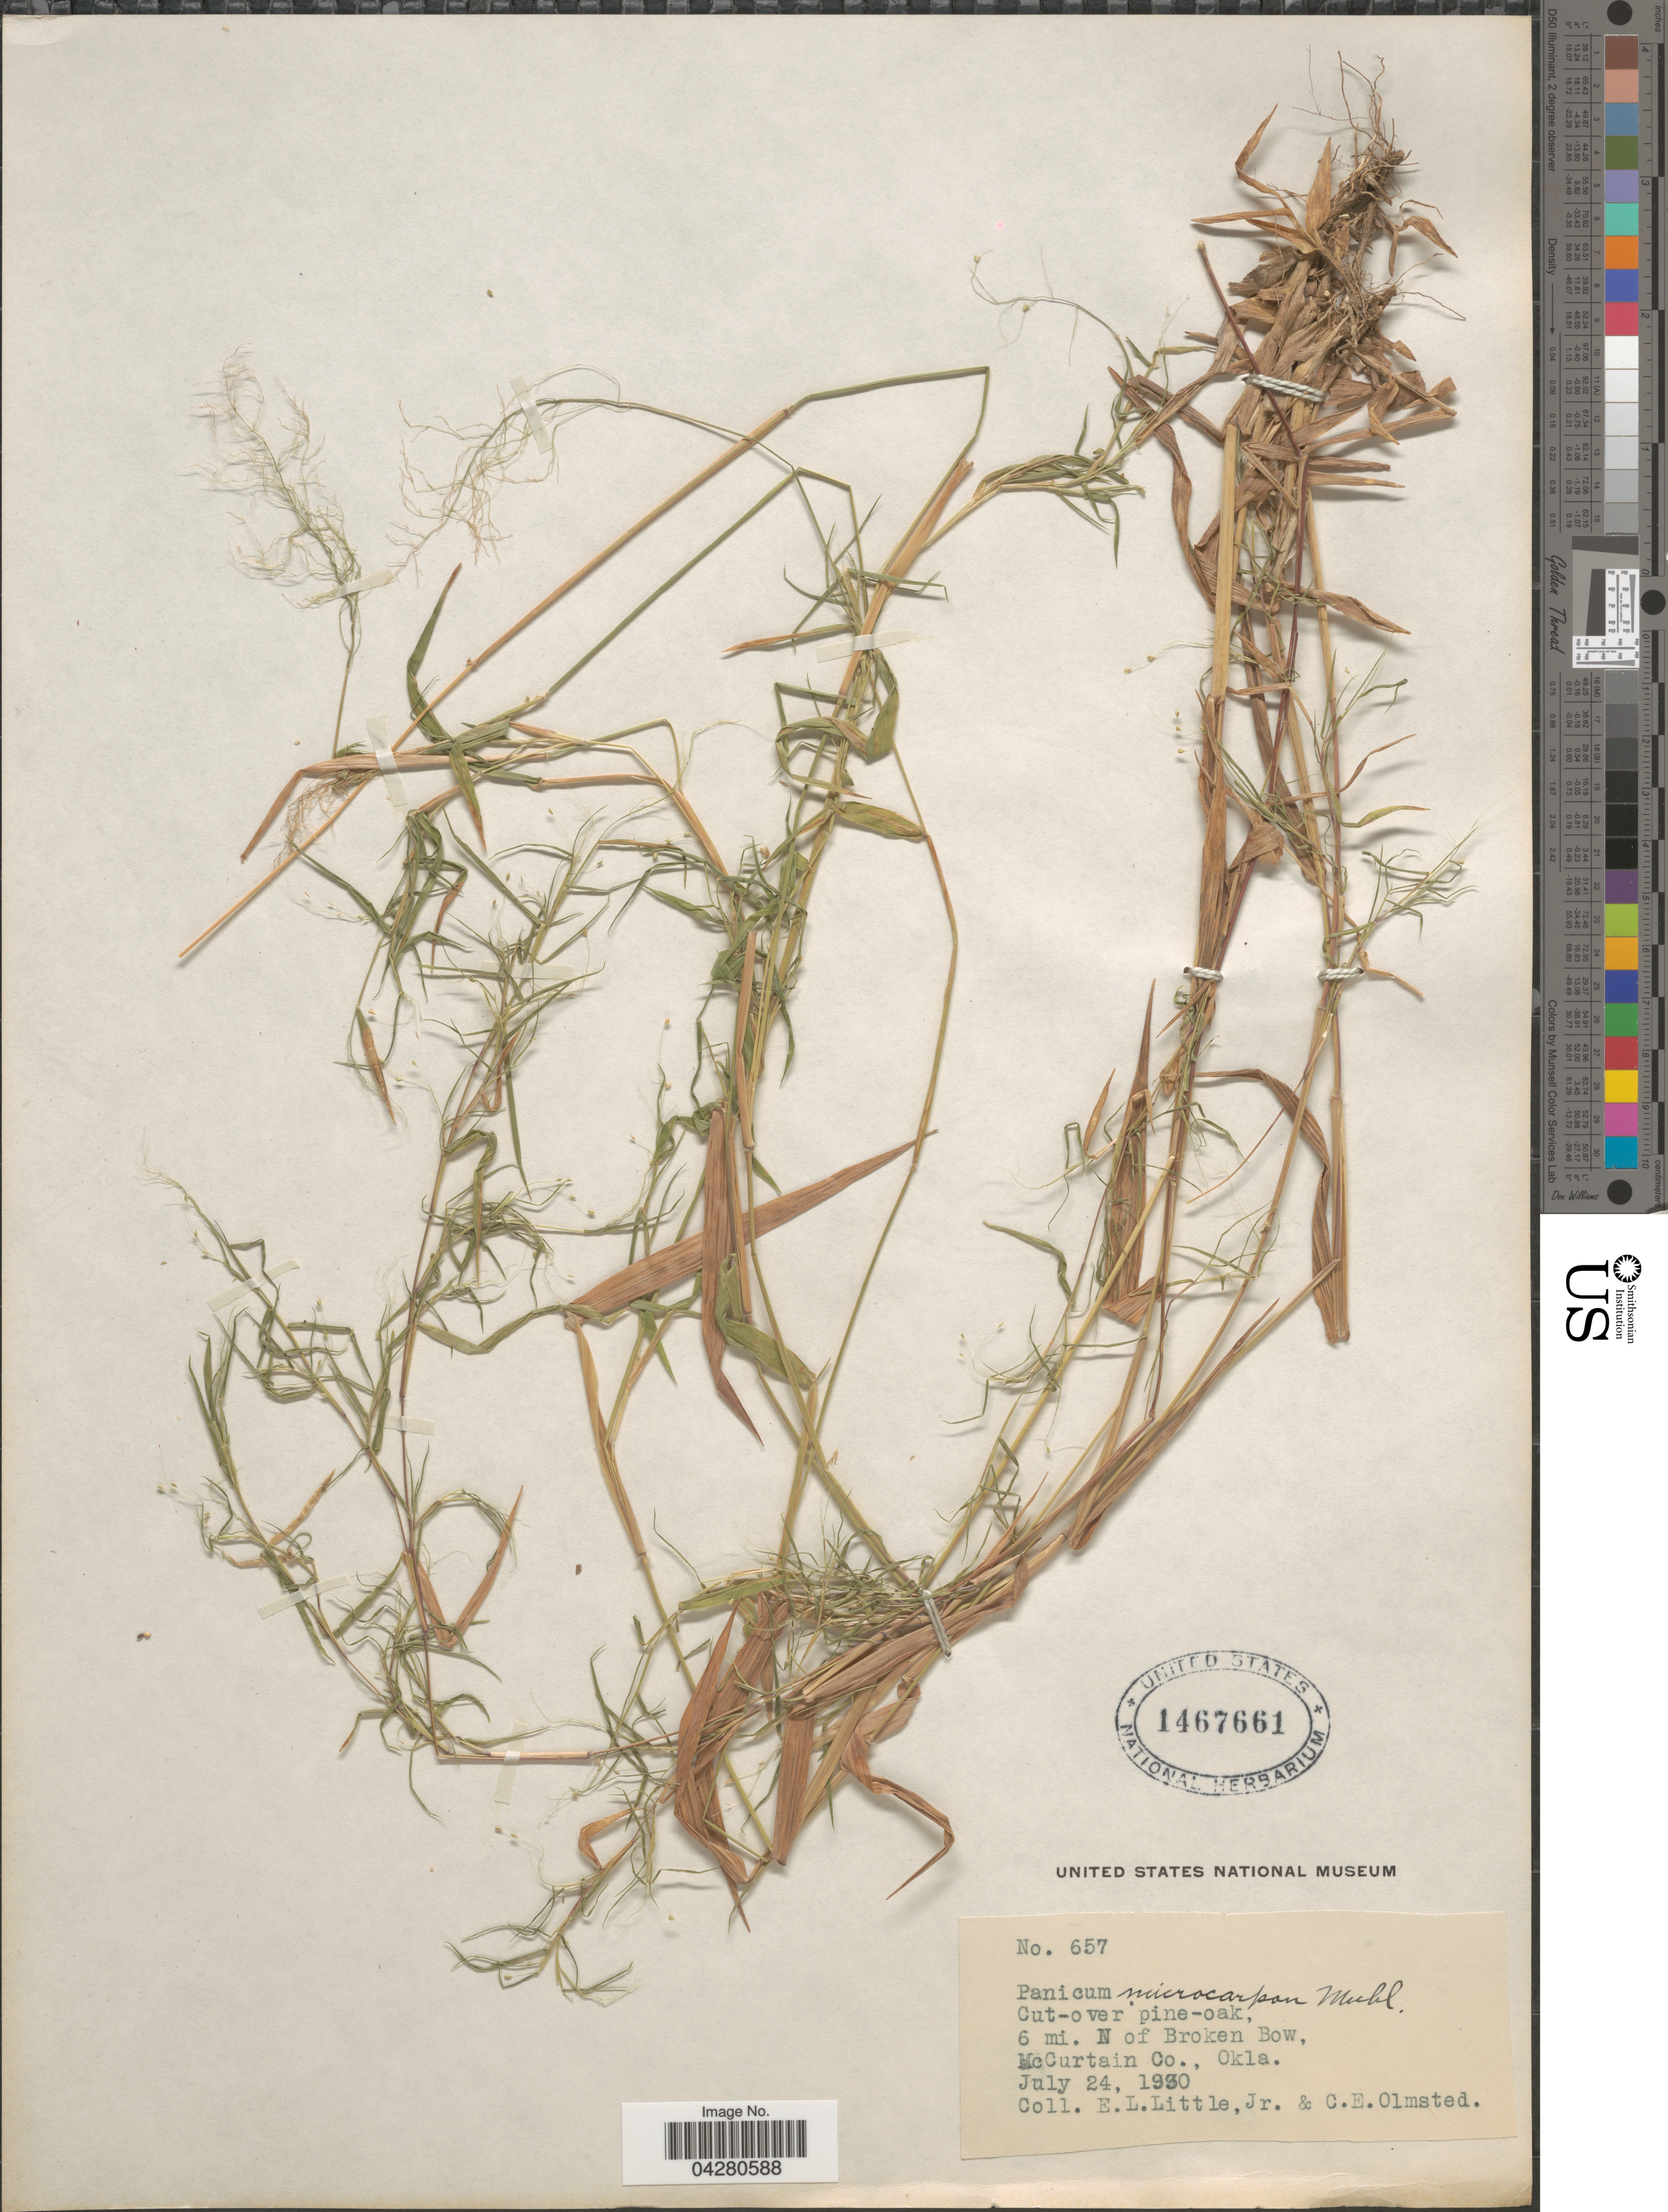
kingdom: Plantae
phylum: Tracheophyta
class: Liliopsida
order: Poales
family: Poaceae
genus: Dichanthelium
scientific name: Dichanthelium dichotomum var. dichotomum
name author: (L.) Gould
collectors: E. L. Little & C. Olmsted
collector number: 657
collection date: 1930-07-24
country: United States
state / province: Oklahoma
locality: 6 mi. N of Broken Bow, McCurtain Co.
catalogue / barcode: US 1467661